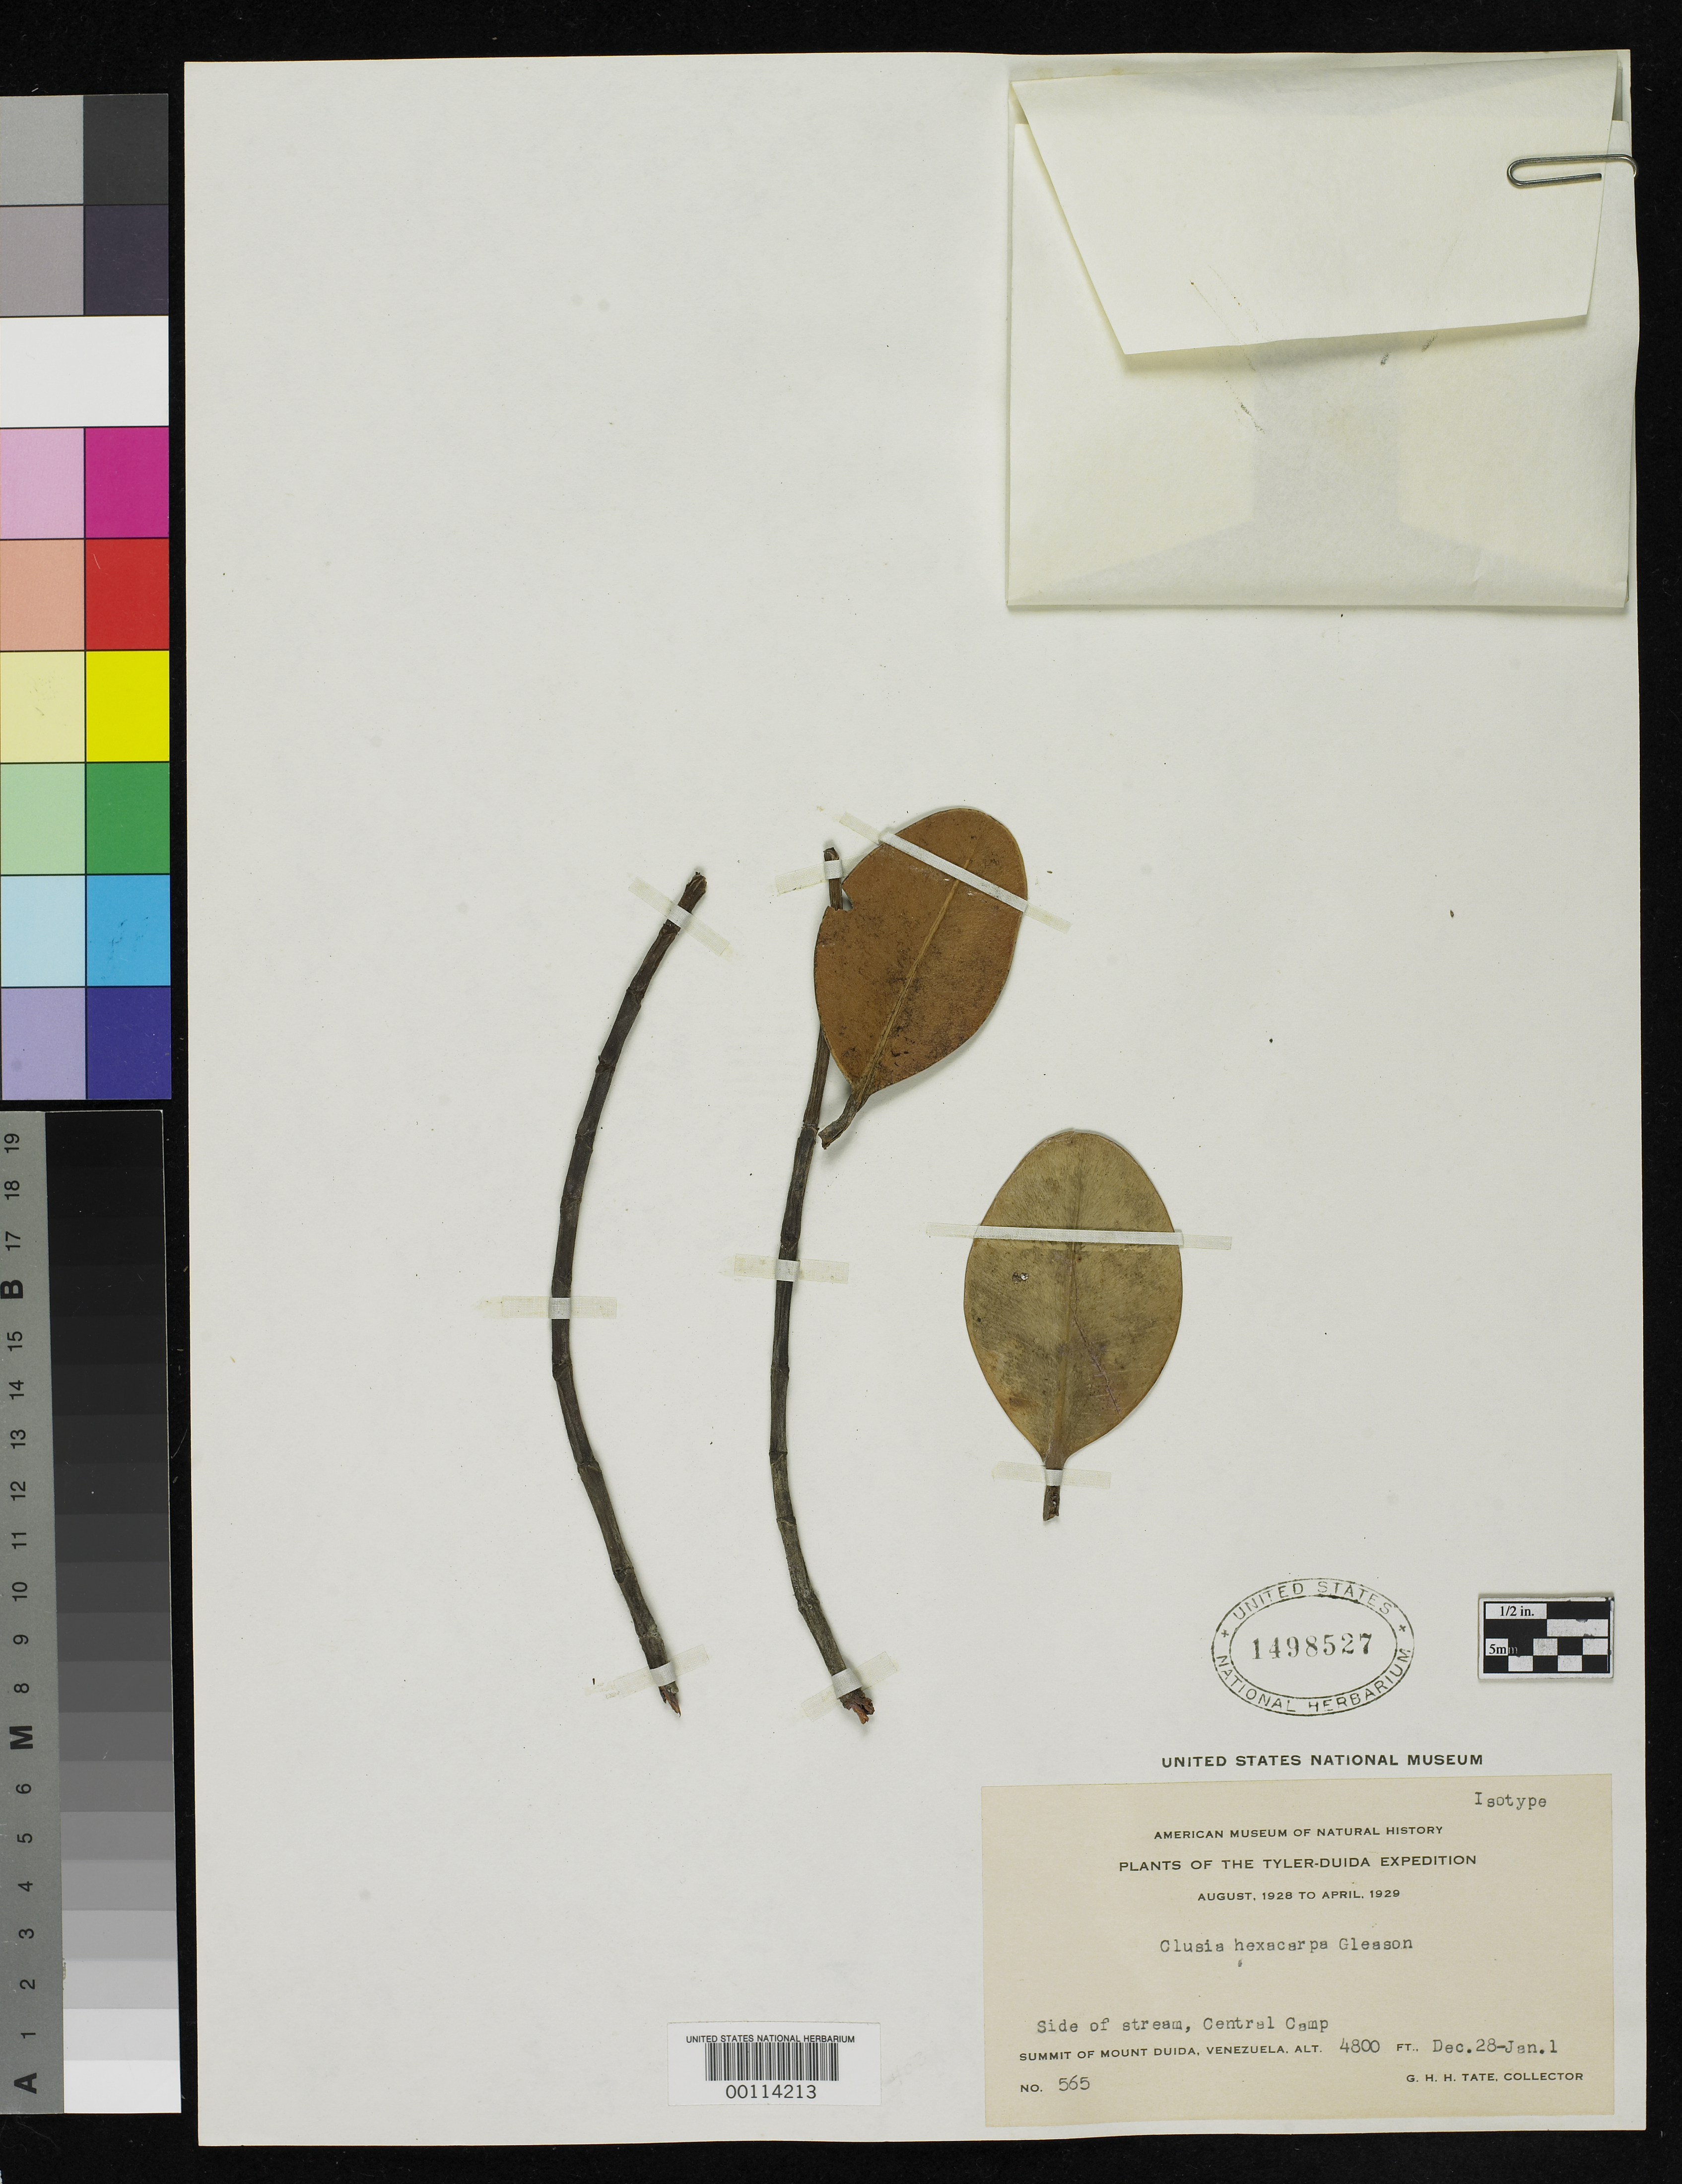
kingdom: Plantae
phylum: Tracheophyta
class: Magnoliopsida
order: Malpighiales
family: Clusiaceae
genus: Clusia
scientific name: Clusia hexacarpa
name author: Gleason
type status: Isotype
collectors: G. H. H.Tate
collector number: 565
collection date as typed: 28 Dec 1928 to 01 Jan 1929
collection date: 1928-12-28/1929-01-01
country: Venezuela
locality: Summit of Mount Duida.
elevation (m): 1463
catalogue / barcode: US 1498527